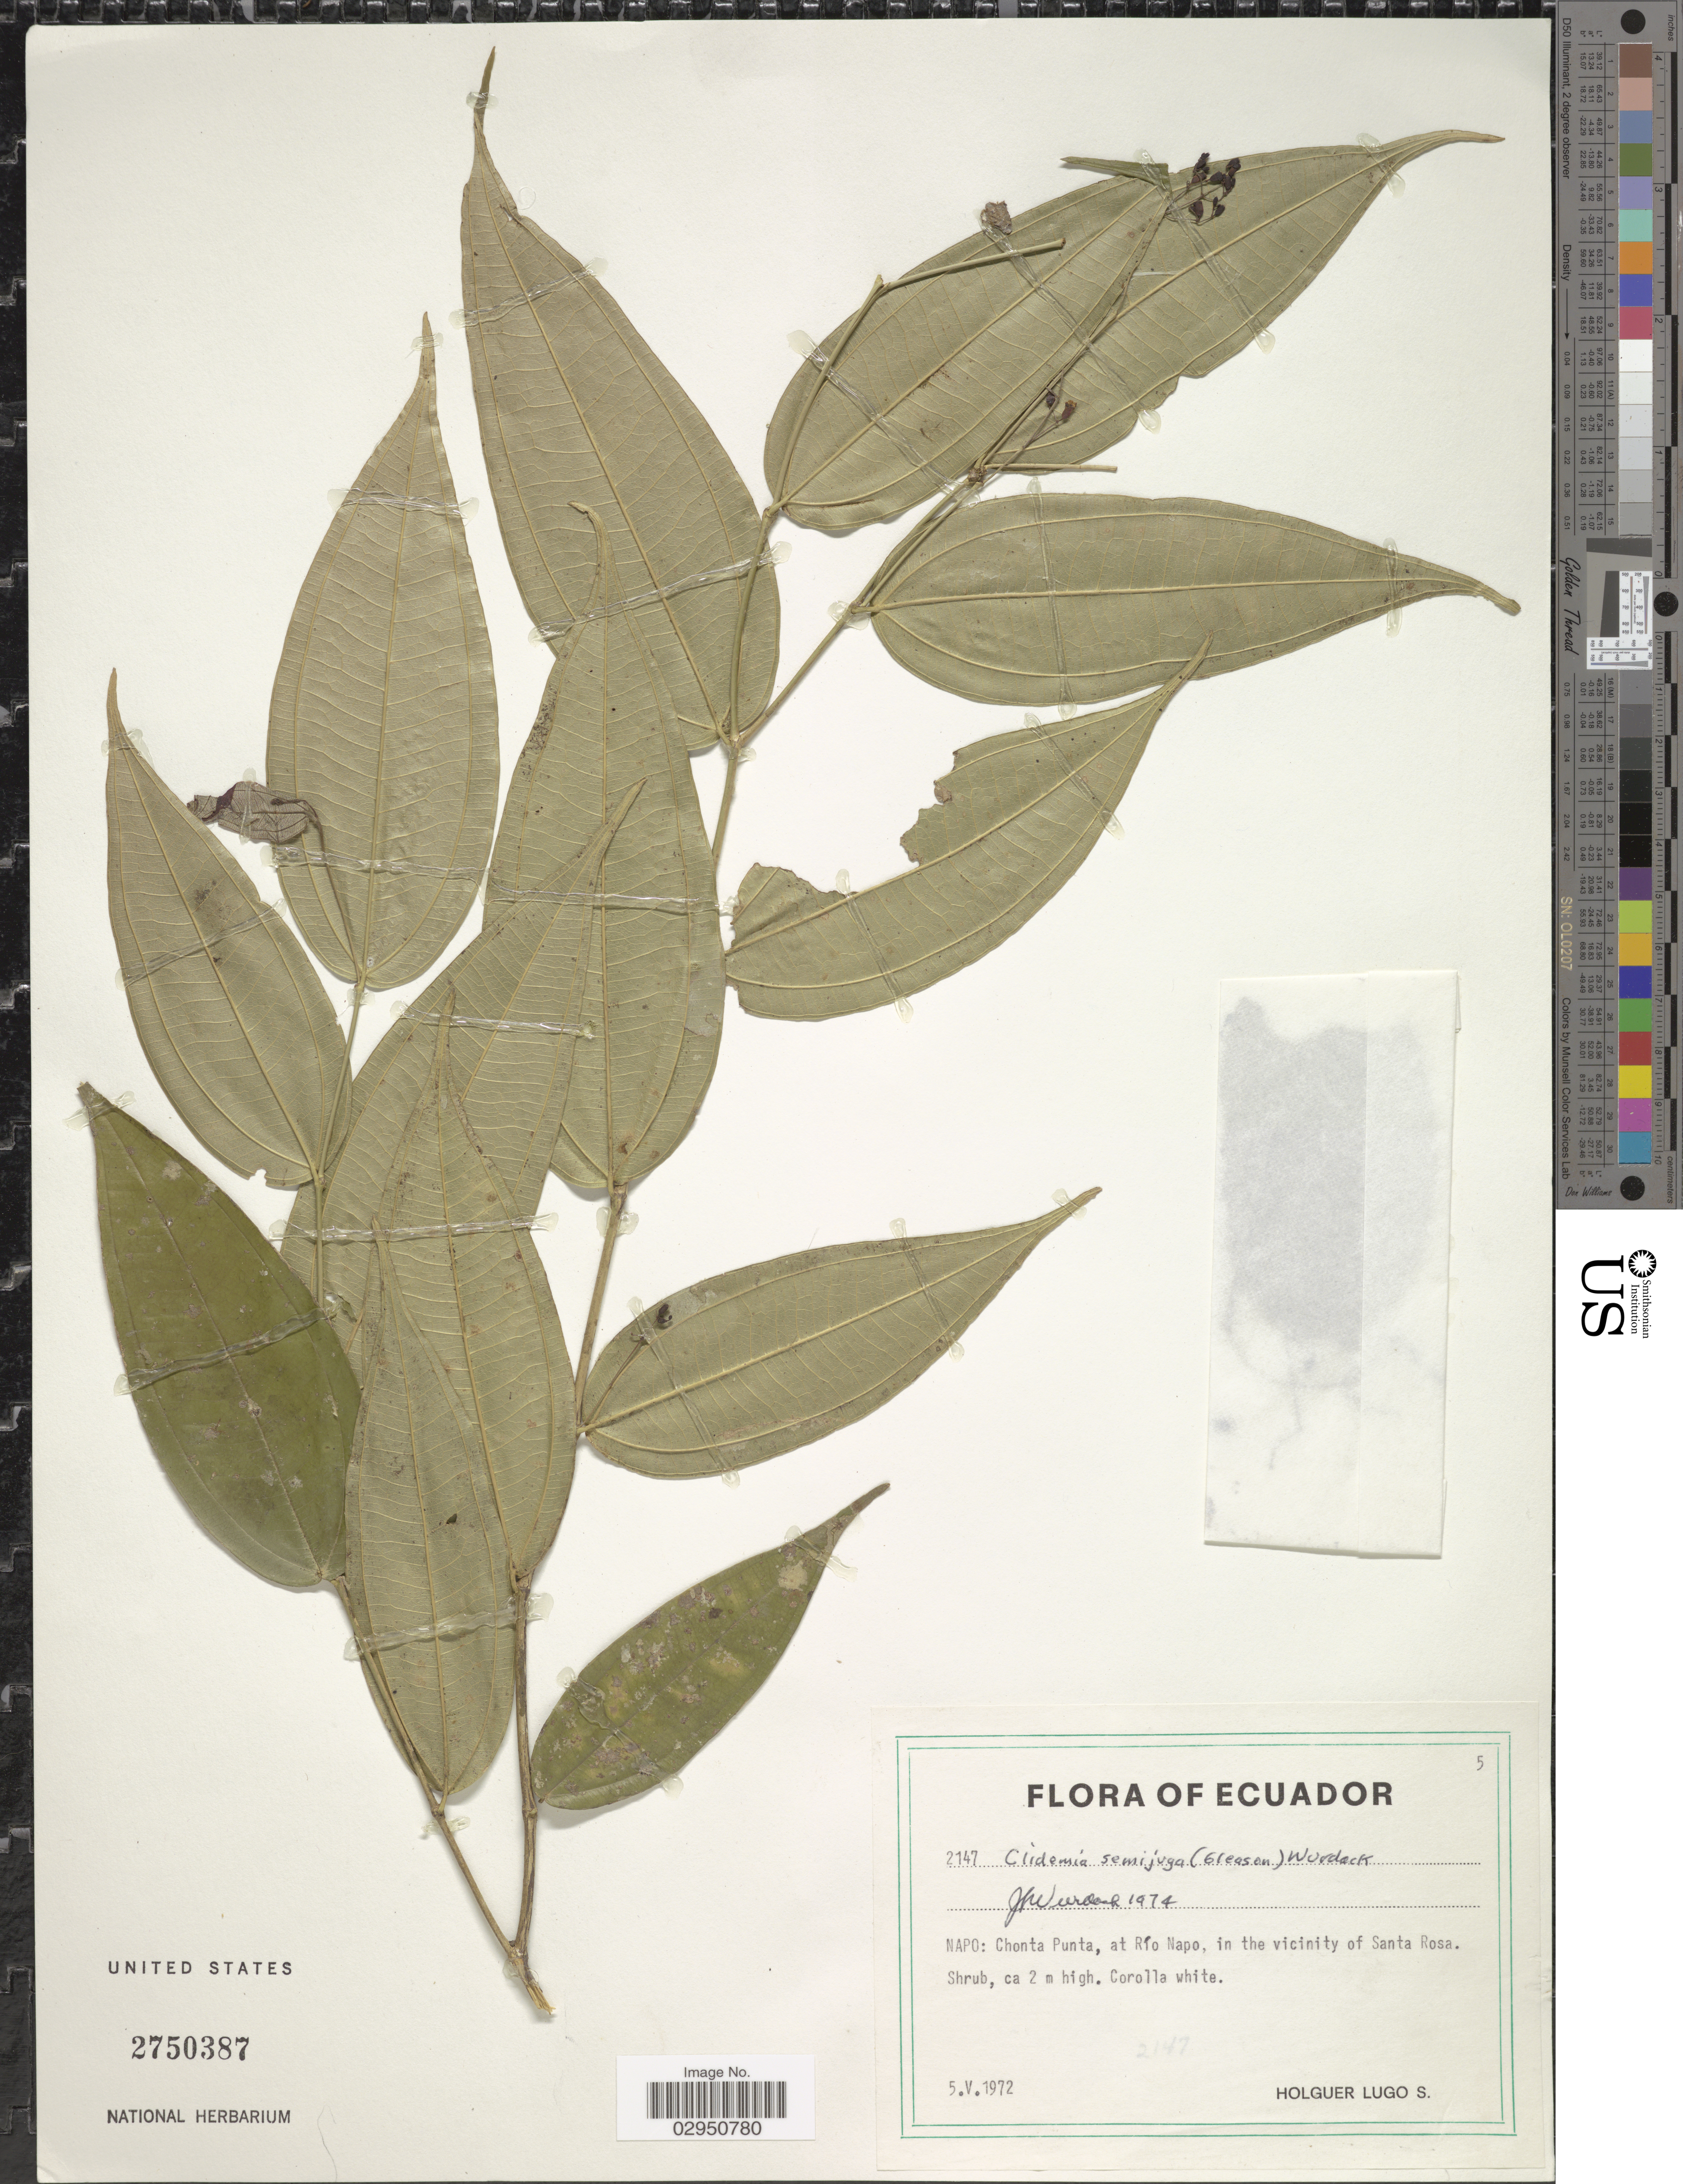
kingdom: Plantae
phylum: Tracheophyta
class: Magnoliopsida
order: Myrtales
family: Melastomataceae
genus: Clidemia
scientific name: Clidemia semijuga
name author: (Gleason) Wurdack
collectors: H. Lugo S.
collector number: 2147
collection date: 1972-05-05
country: Ecuador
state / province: Napo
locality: Chonta Punta, at Río Napo, in the vicinity of Santa Rosa.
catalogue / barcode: US 2750387